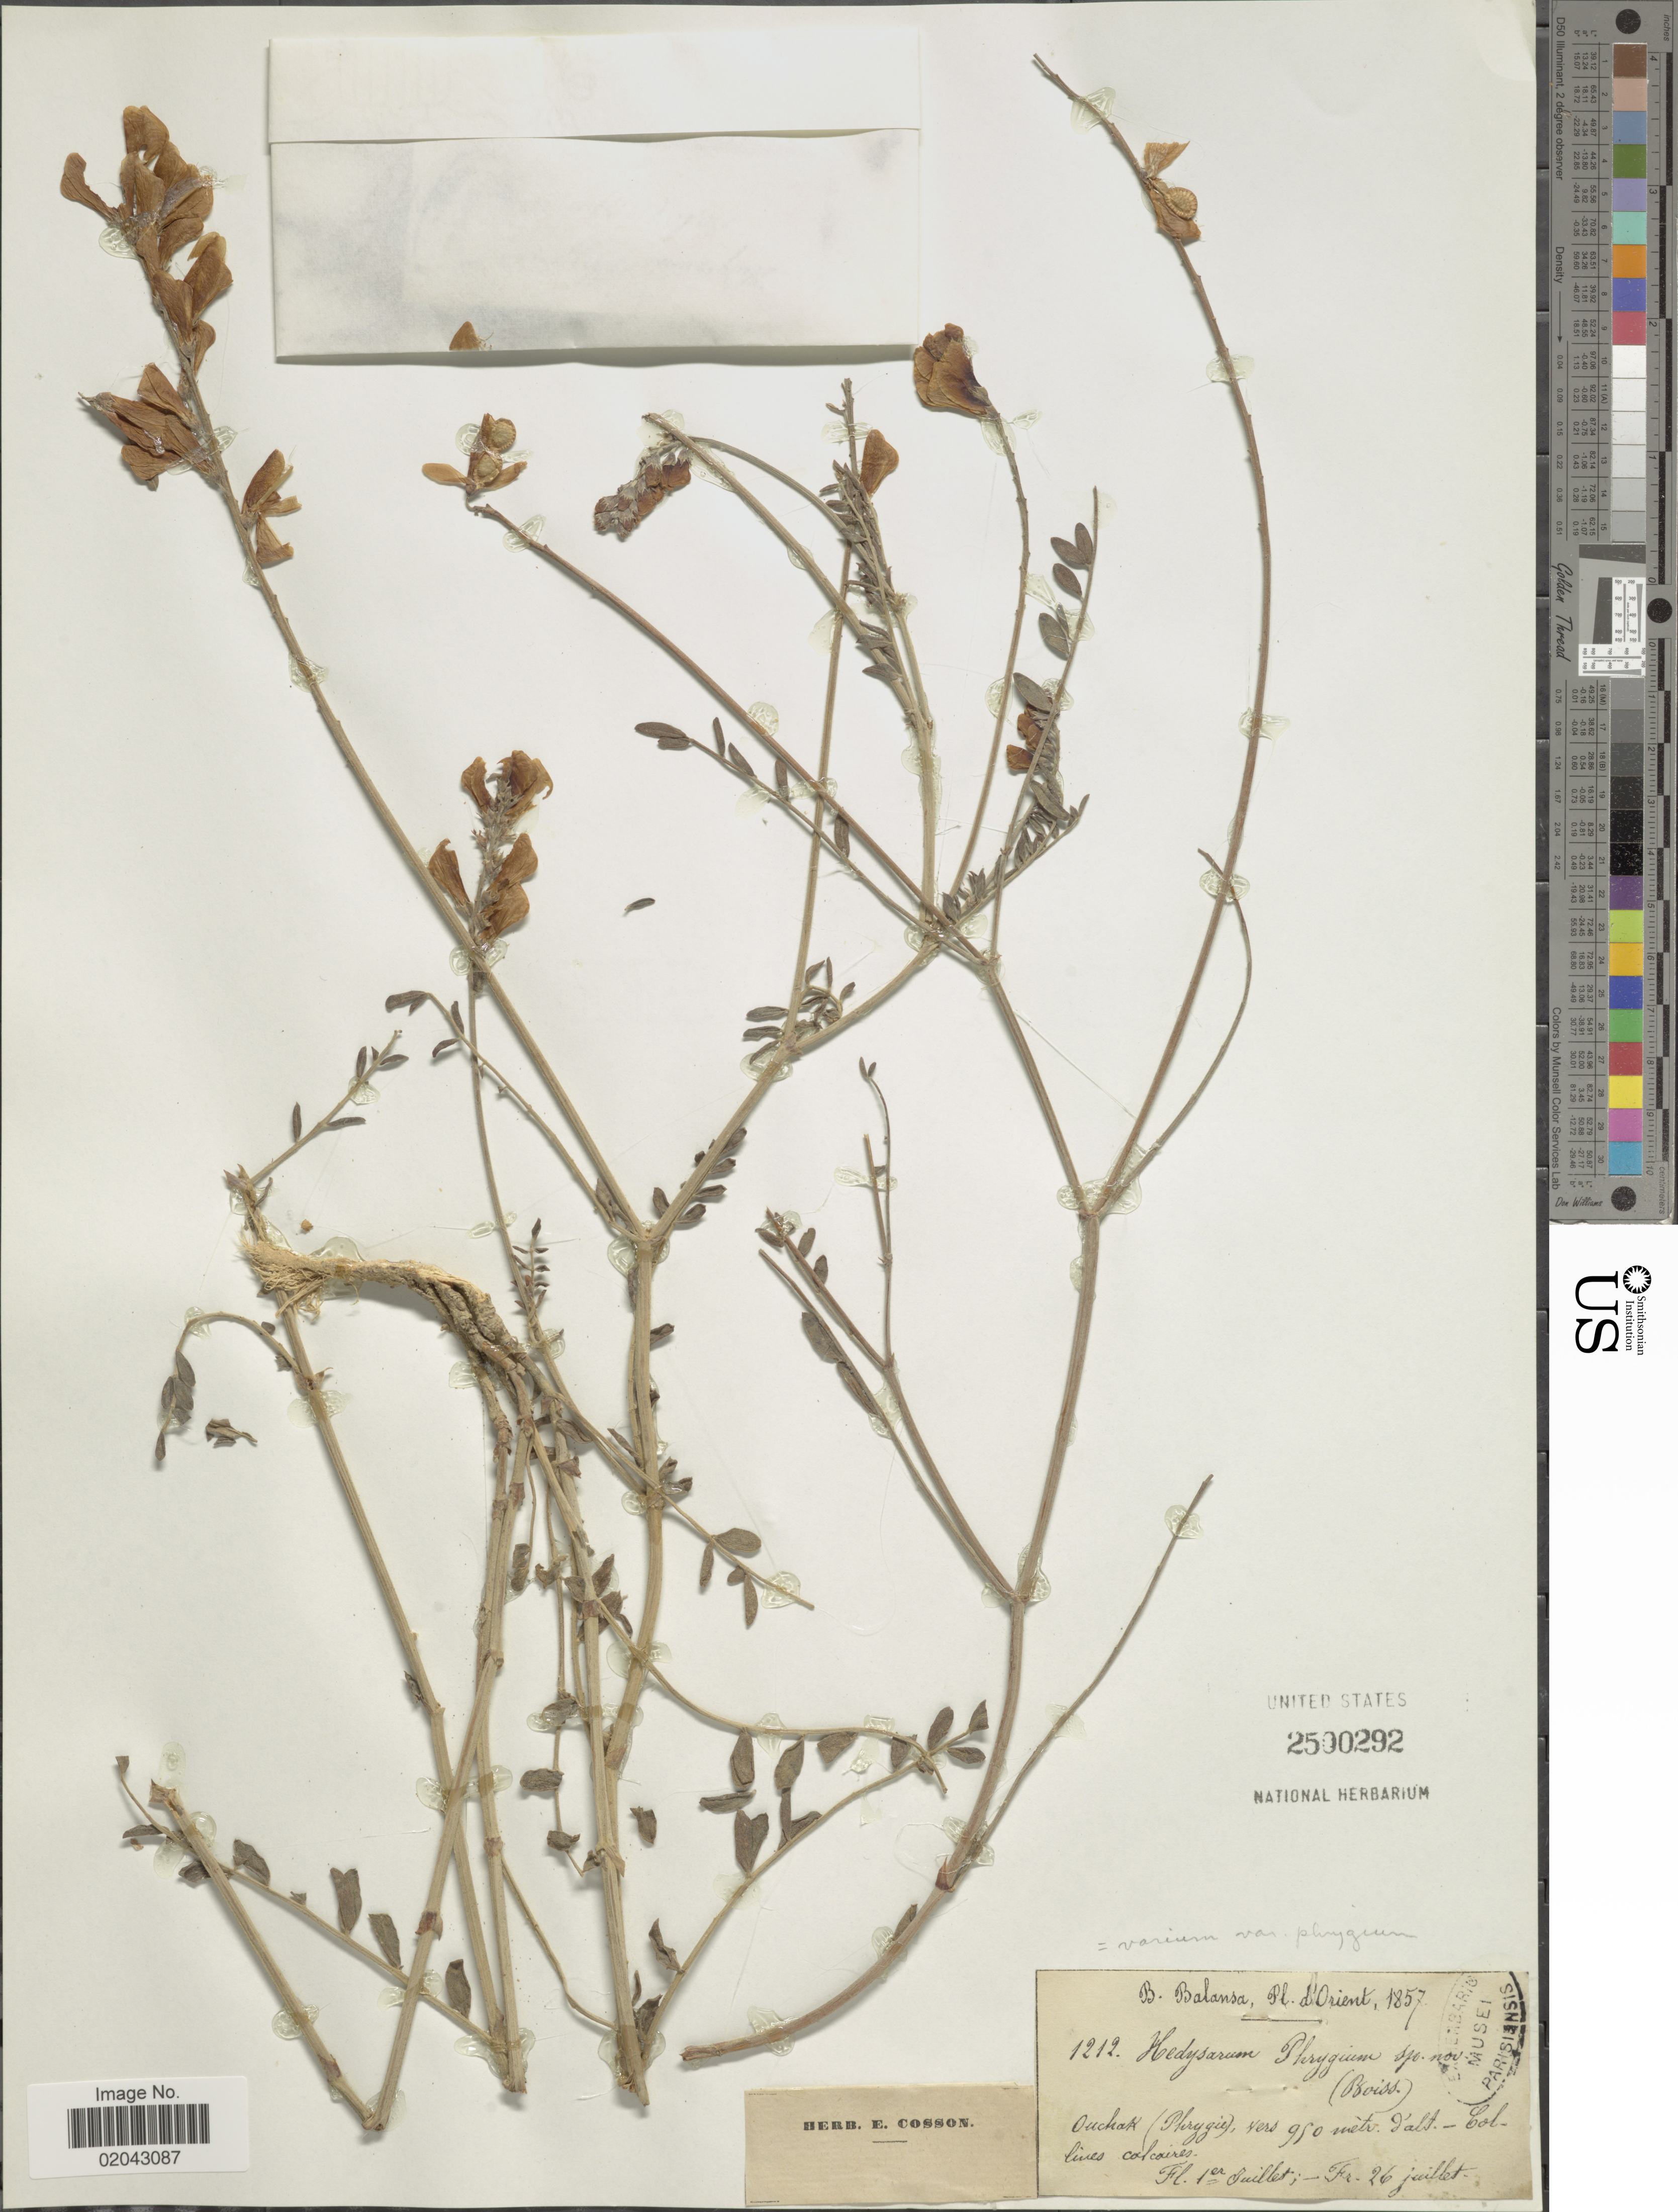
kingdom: Plantae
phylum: Tracheophyta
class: Magnoliopsida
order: Fabales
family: Fabaceae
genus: Hedysarum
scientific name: Hedysarum varium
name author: Willd.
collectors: B. Balansa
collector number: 1212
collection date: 1857-07-26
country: Turkey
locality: D'Orient, Ouchak (Phrygie) [interpreted]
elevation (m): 950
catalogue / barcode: US 2500292